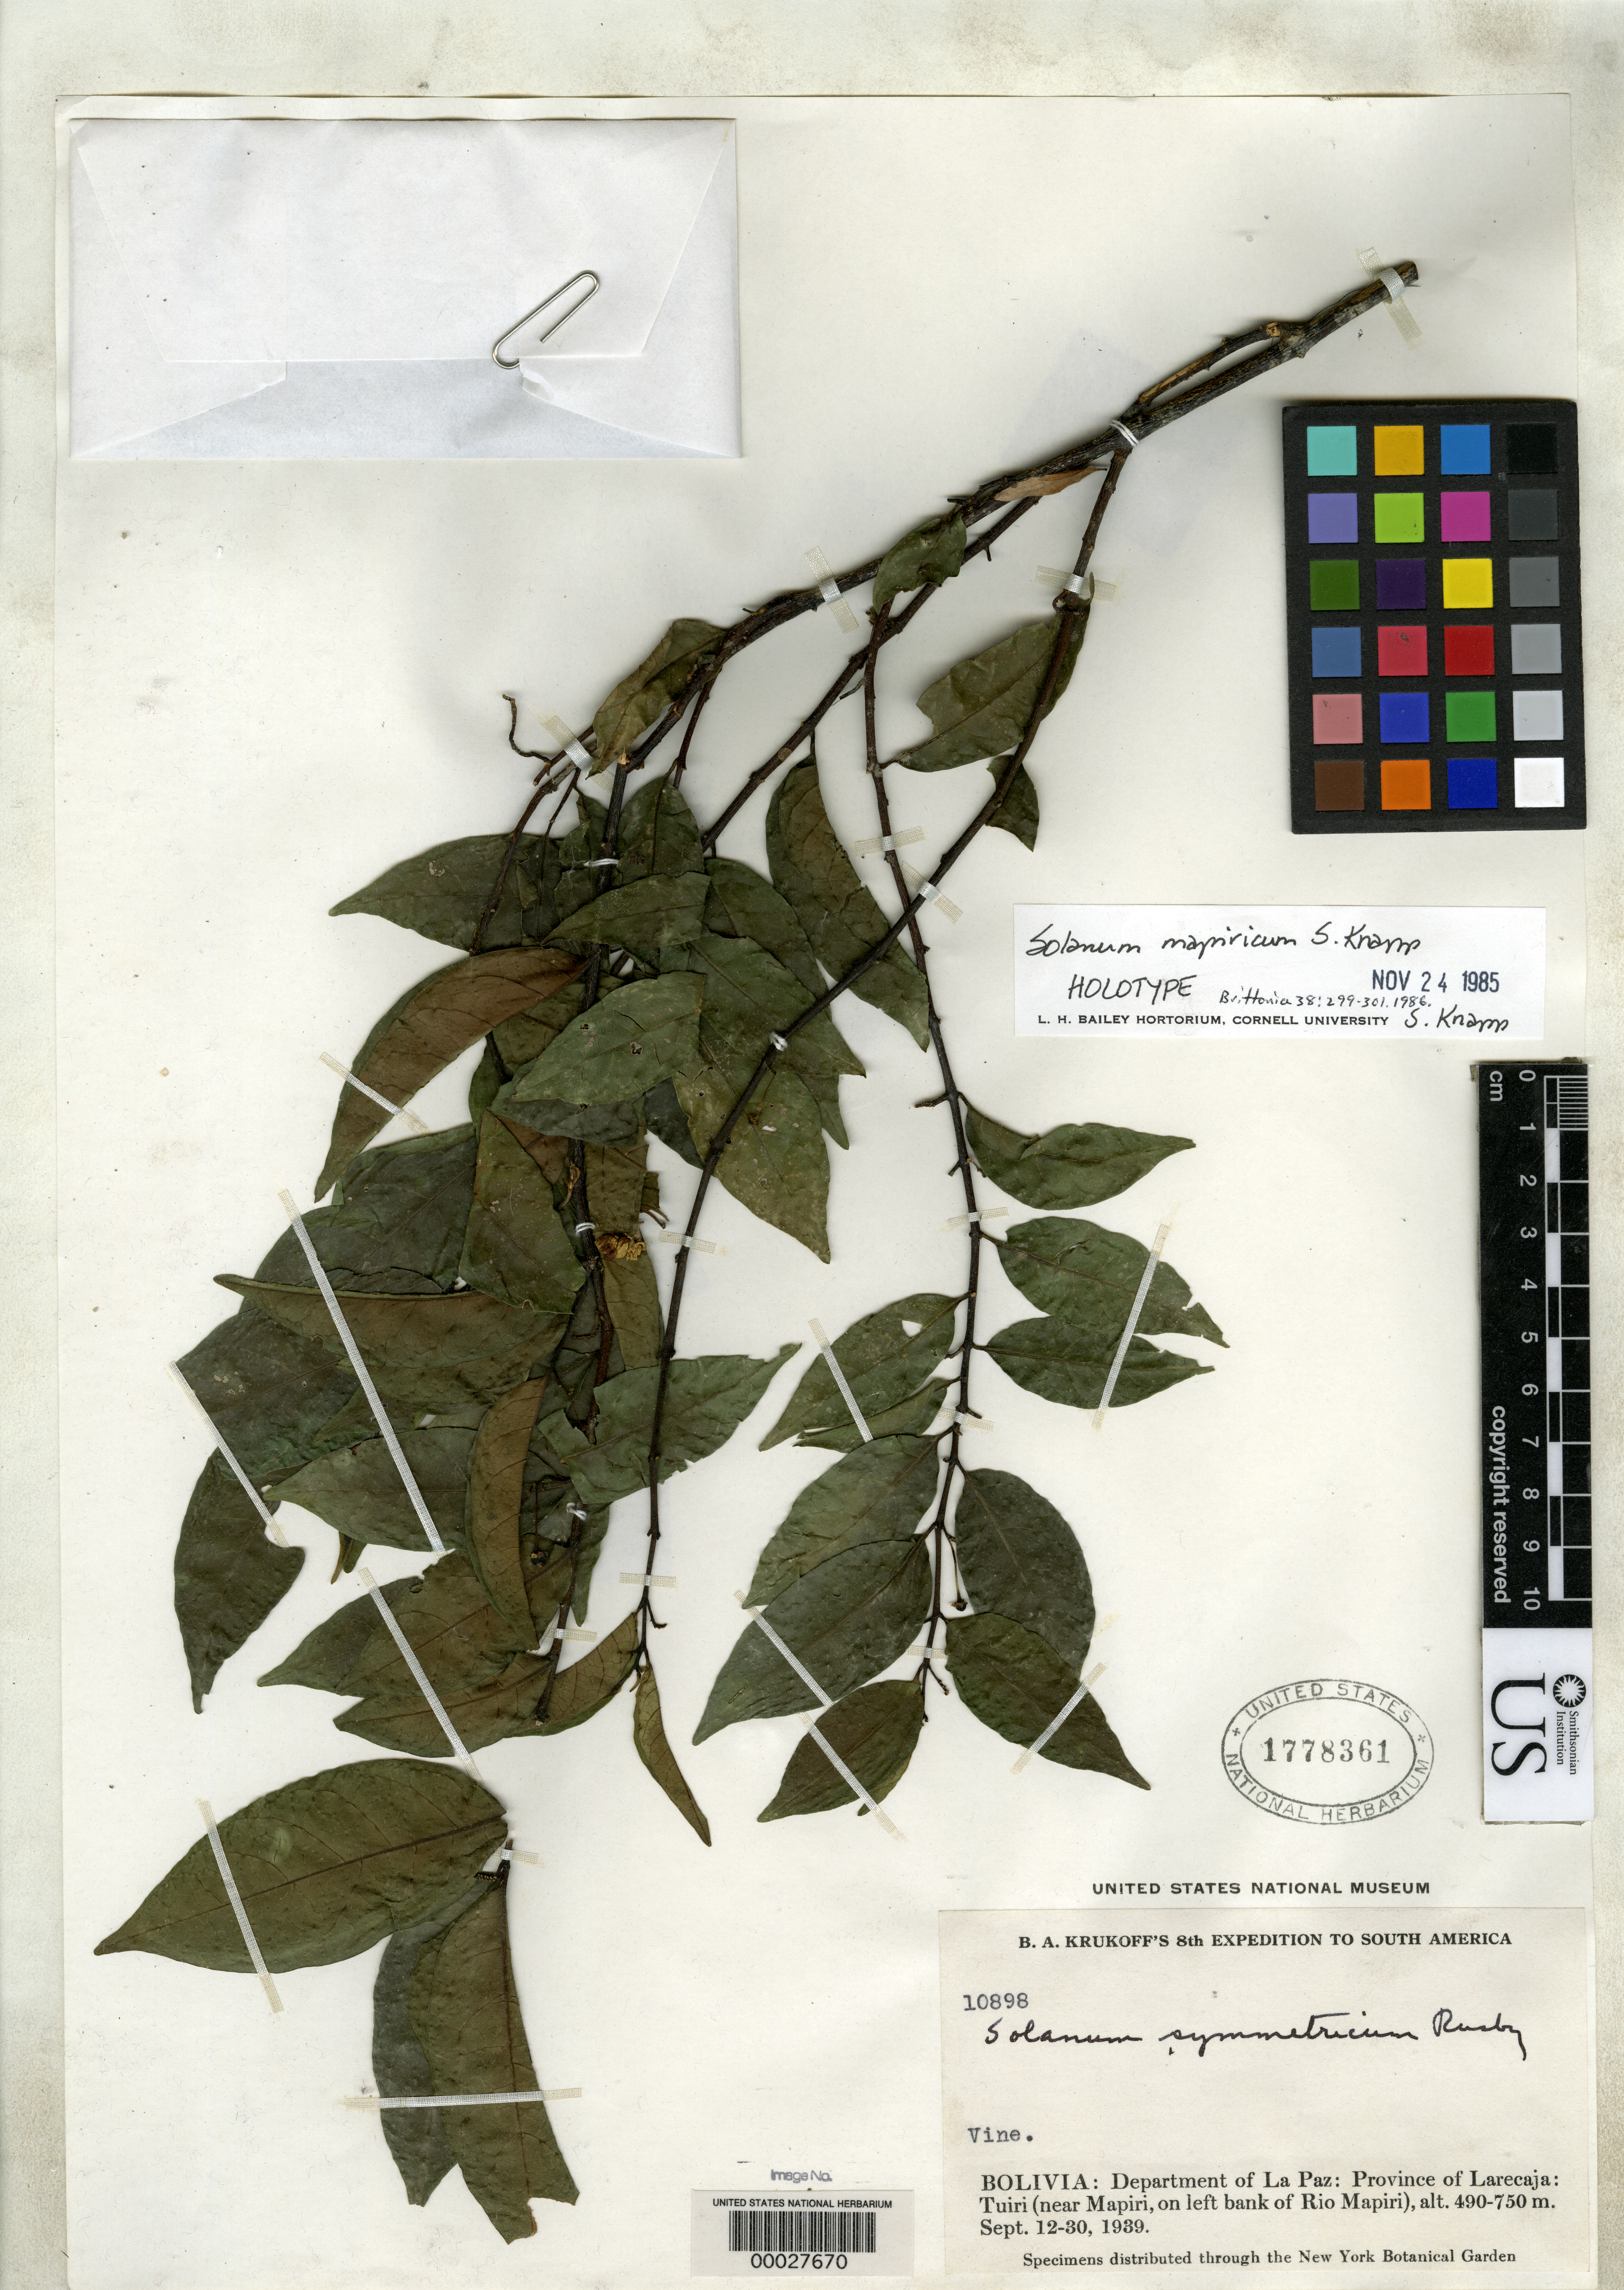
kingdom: Plantae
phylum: Tracheophyta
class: Magnoliopsida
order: Solanales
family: Solanaceae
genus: Solanum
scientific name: Solanum mayriricum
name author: S. Knapp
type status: Holotype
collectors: B. A. Krukoff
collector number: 10898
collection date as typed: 12 Sep 1939 to 12 Sep 1939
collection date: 1939-09-12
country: Bolivia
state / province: La Paz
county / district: Larecaja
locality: Tuiri, near Mapiri.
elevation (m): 490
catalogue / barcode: US 1778361